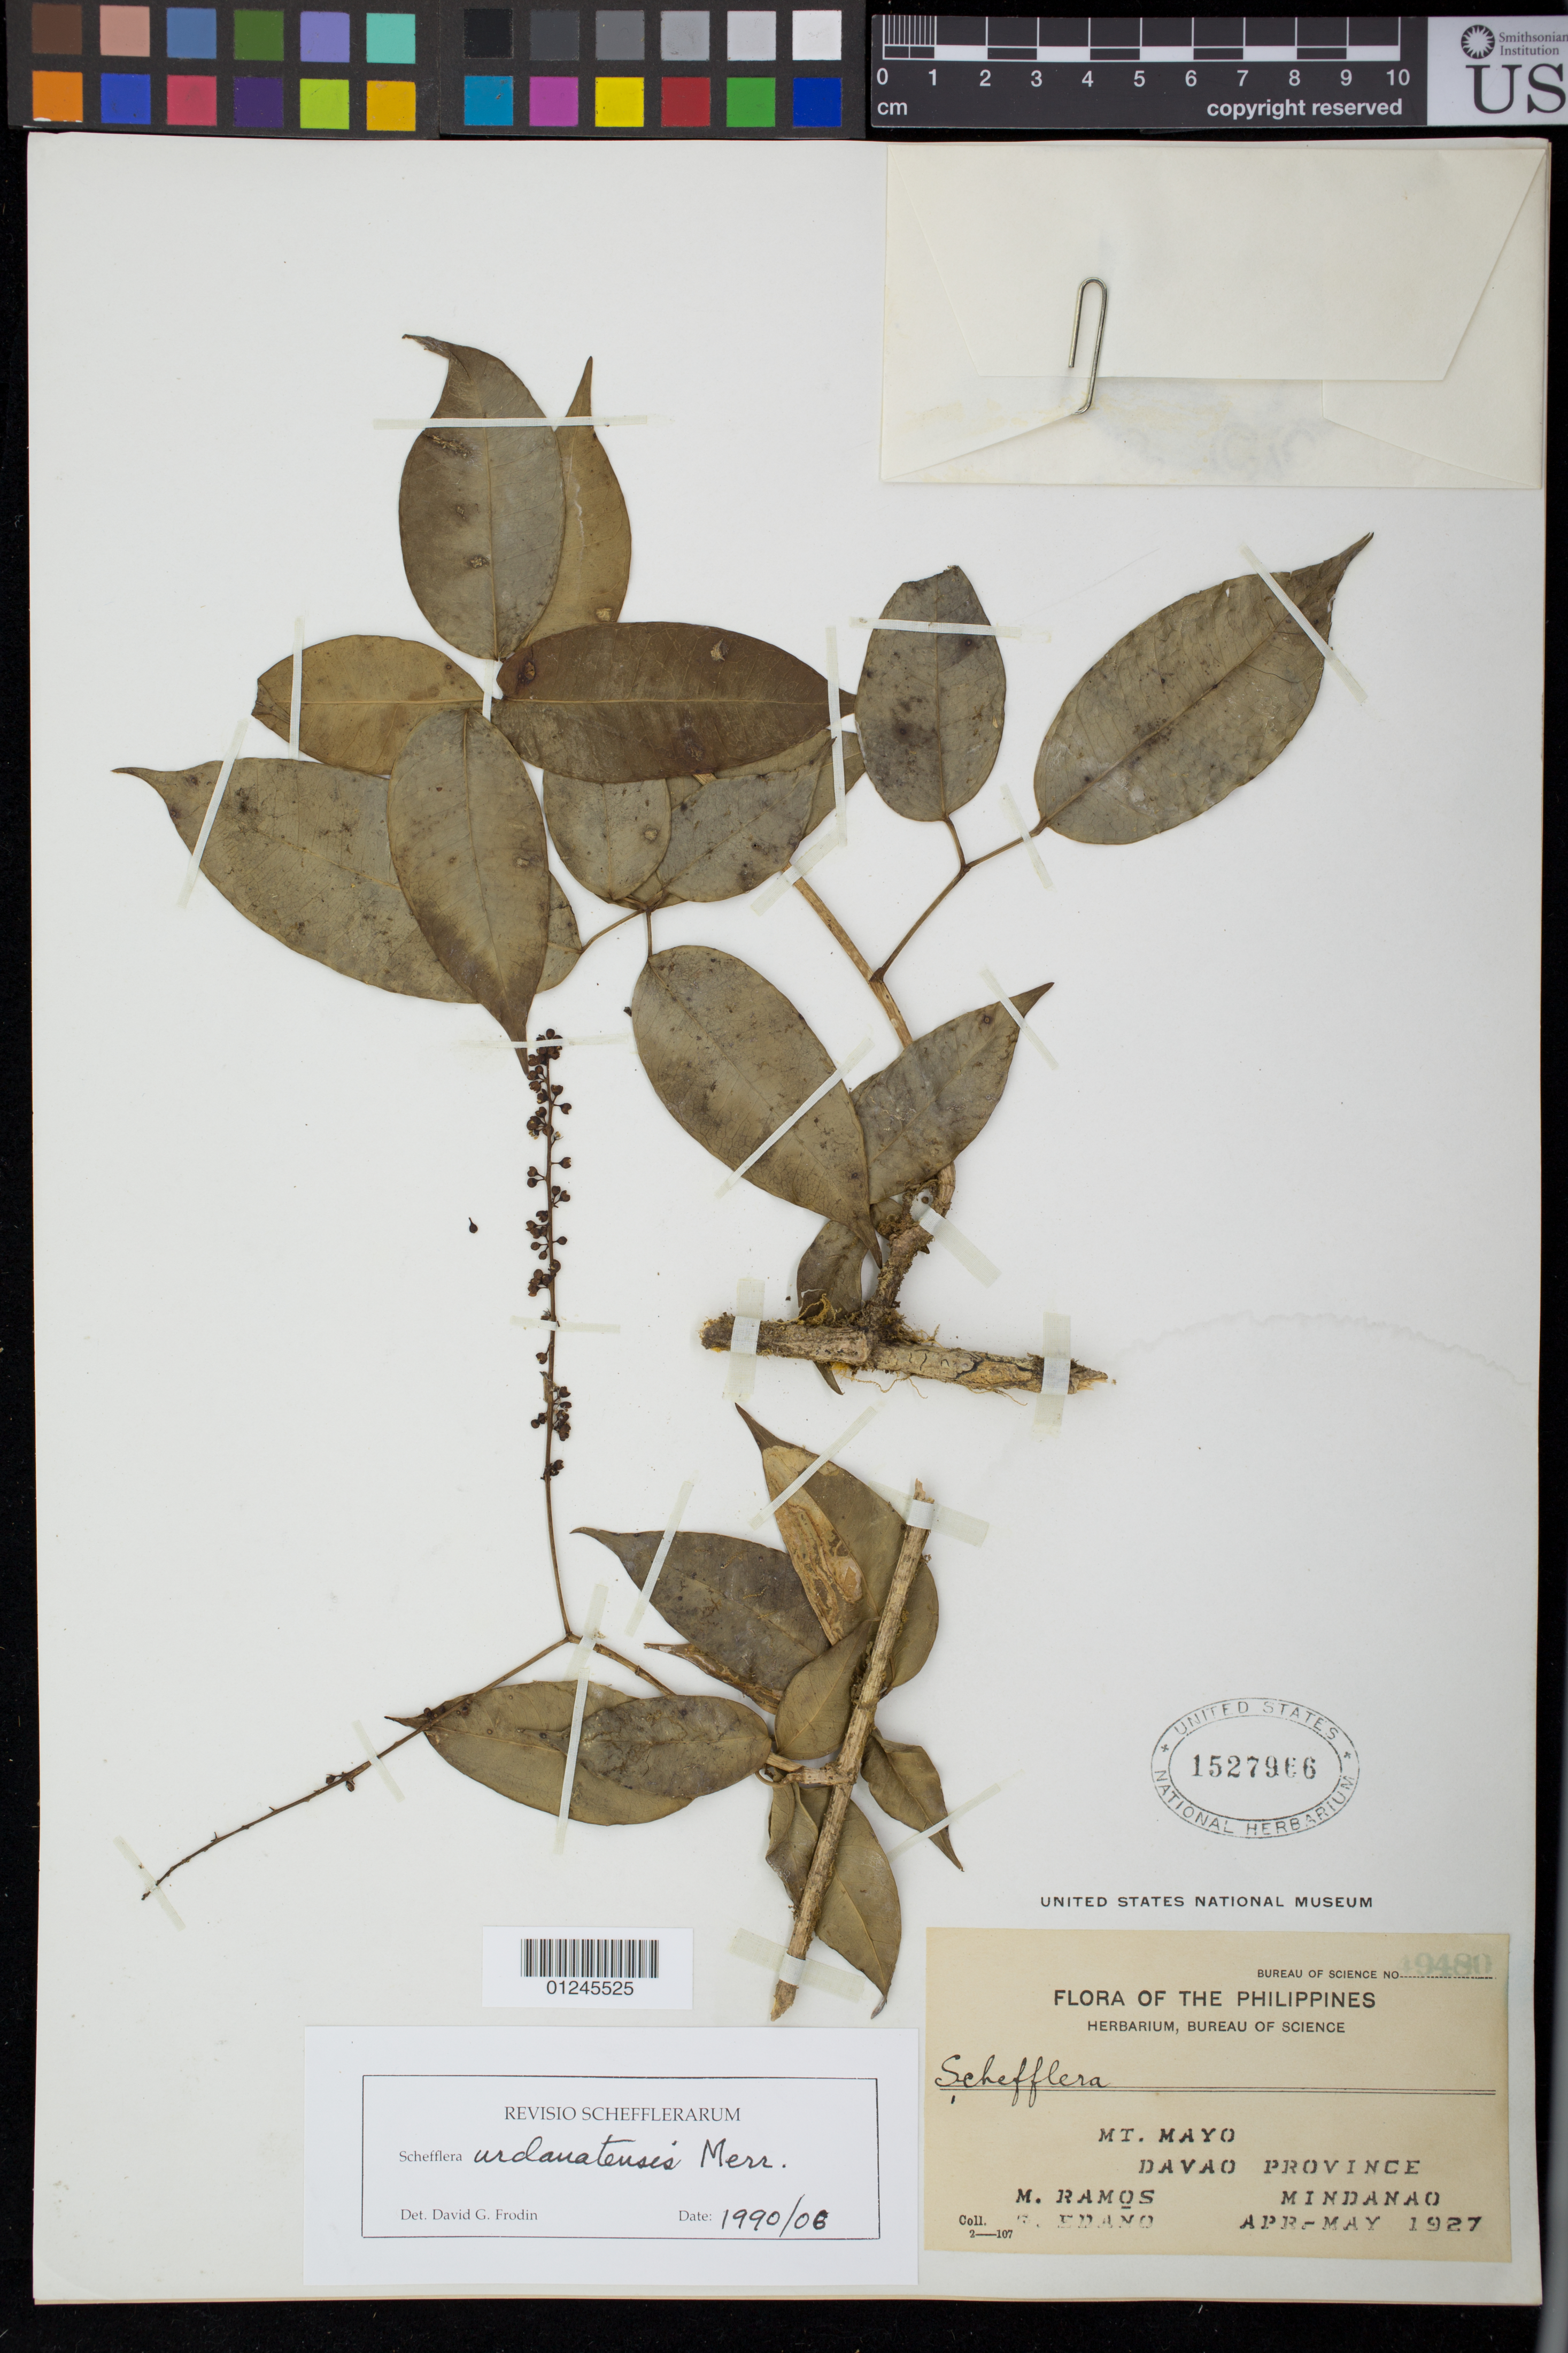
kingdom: Plantae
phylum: Tracheophyta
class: Magnoliopsida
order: Apiales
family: Araliaceae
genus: Schefflera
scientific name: Schefflera urdanetensis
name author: Elmer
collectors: M. Ramos & G. Edaño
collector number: Bur. Sci. 49480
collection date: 1927-04/1927-05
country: Philippines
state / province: Davao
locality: Mt. Mayo, Davao Province, Mindanao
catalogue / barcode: US 1527966